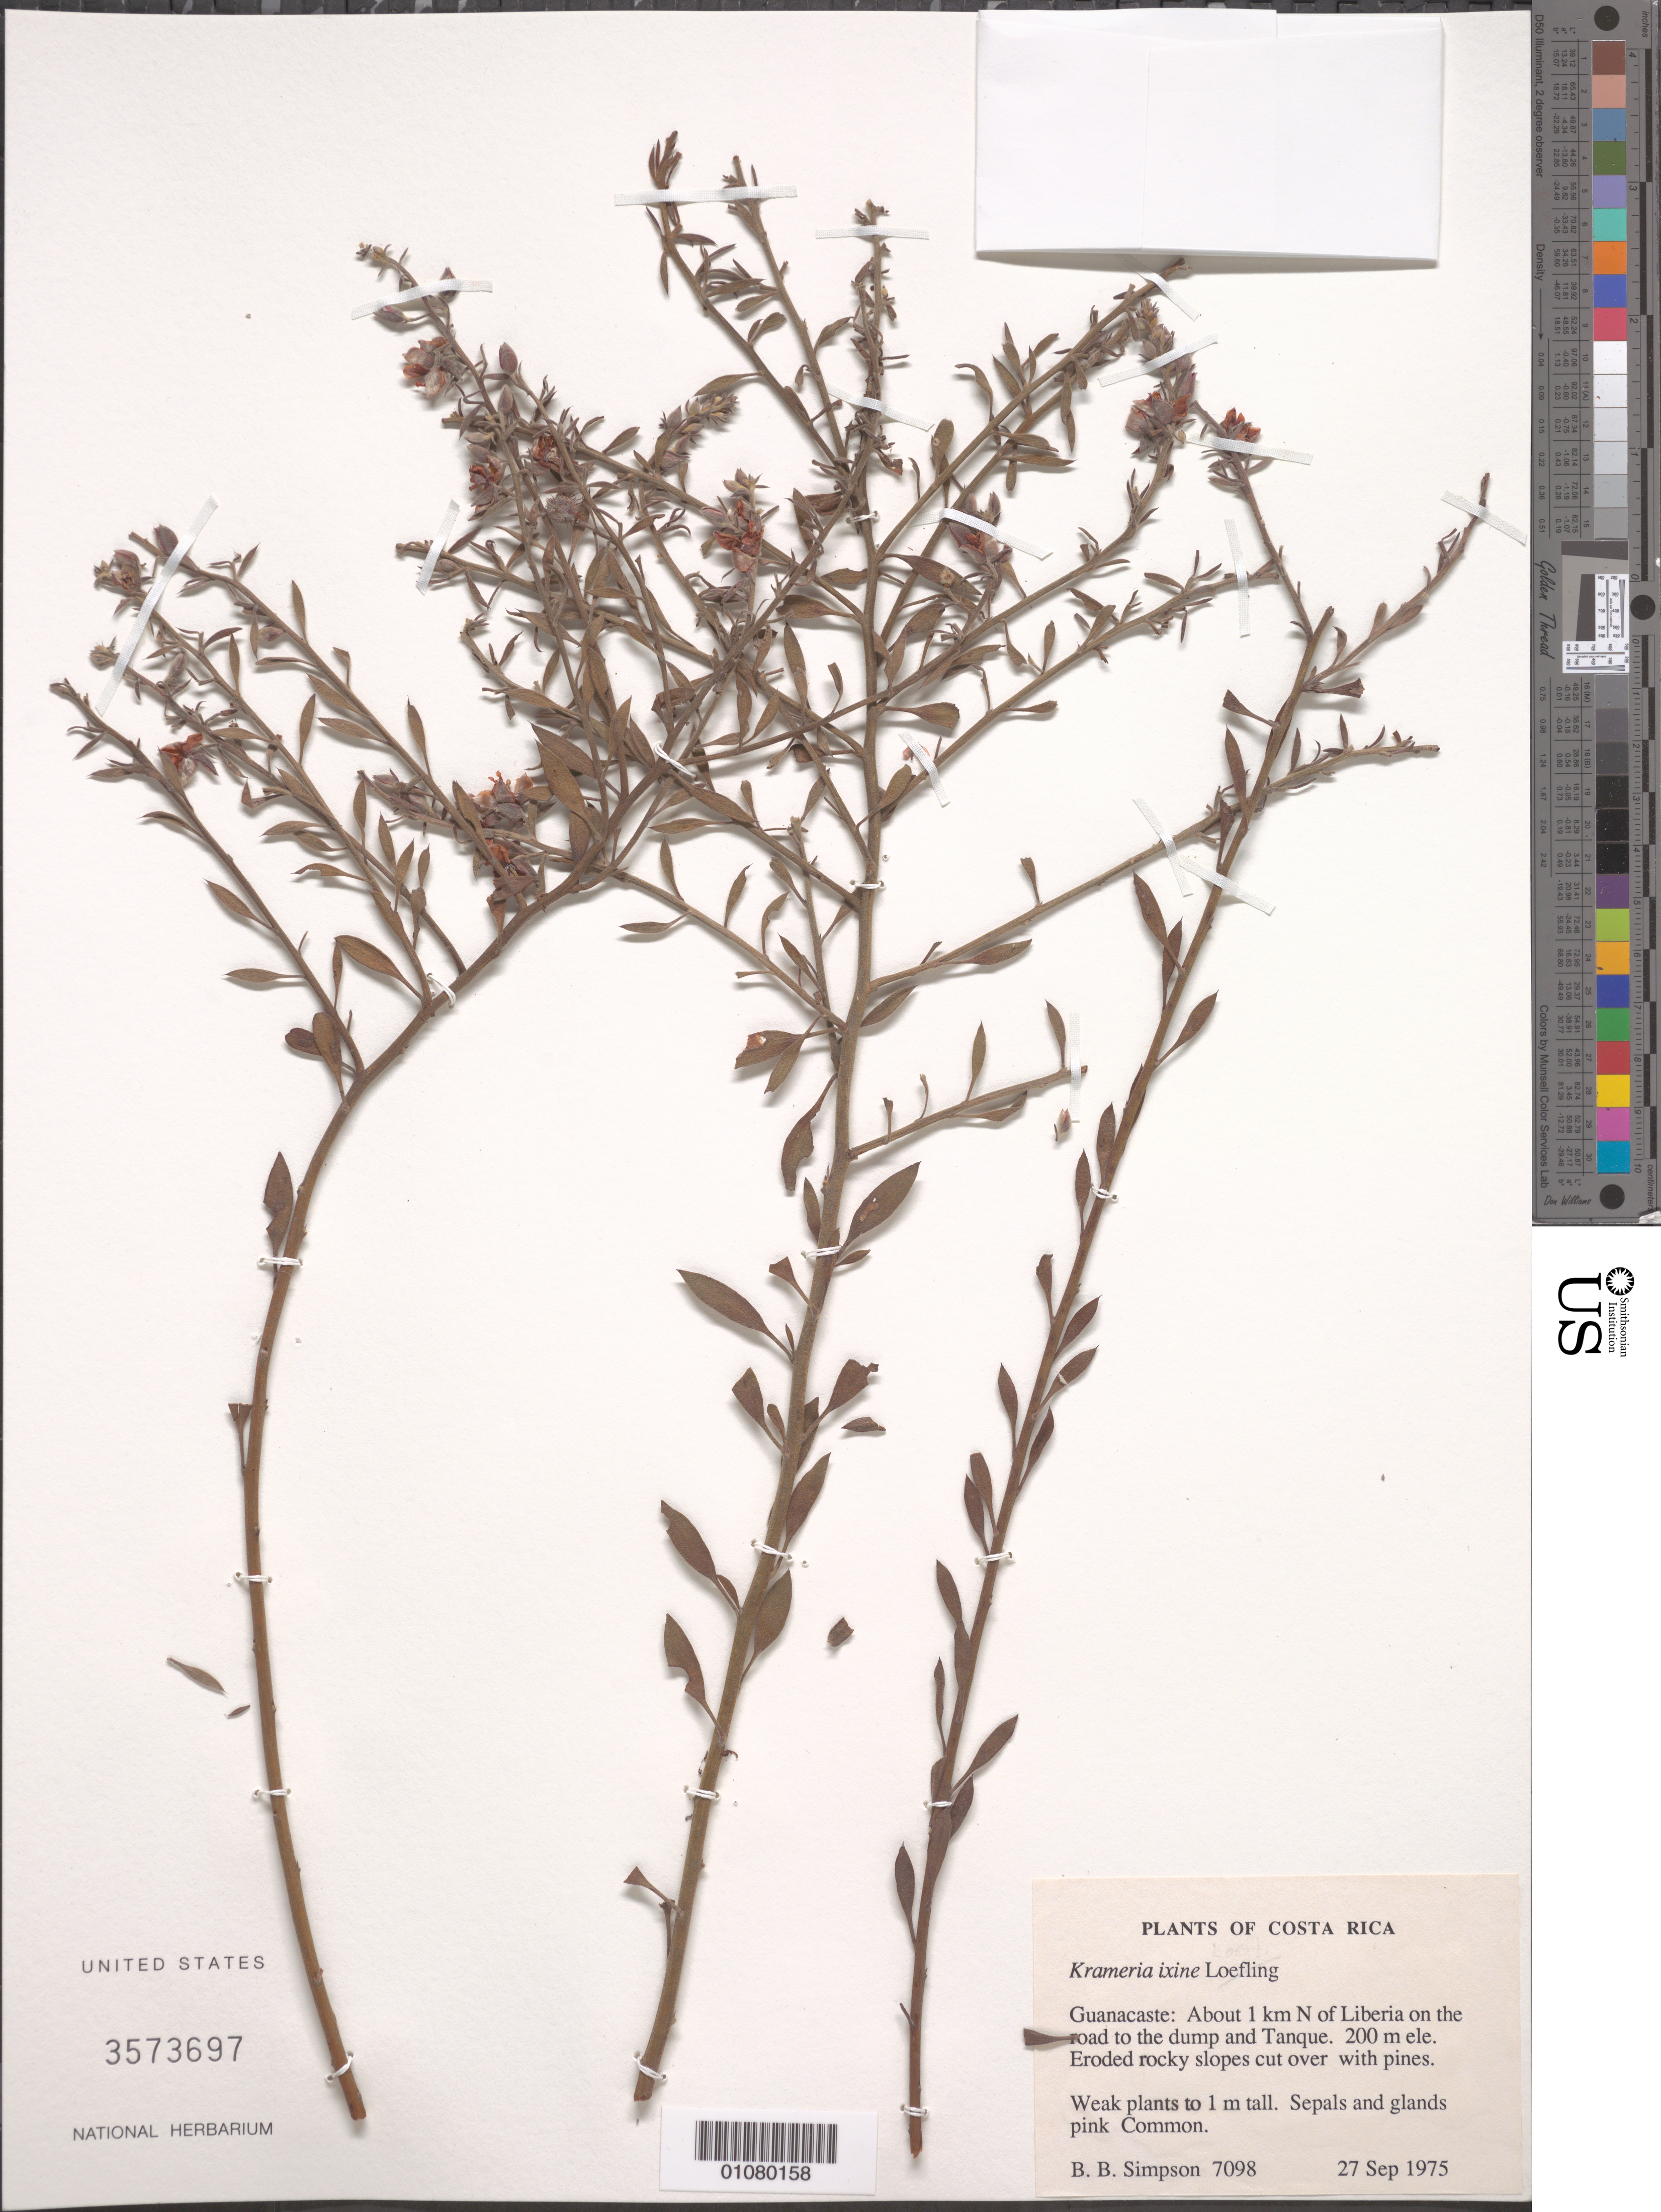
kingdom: Plantae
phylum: Tracheophyta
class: Magnoliopsida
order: Zygophyllales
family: Krameriaceae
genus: Krameria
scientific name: Krameria ixine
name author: L.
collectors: B. B. Simpson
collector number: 7098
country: Costa Rica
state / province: Guanacaste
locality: N of Liberia on the road to the dump and Tanque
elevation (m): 200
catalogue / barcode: US 3573697